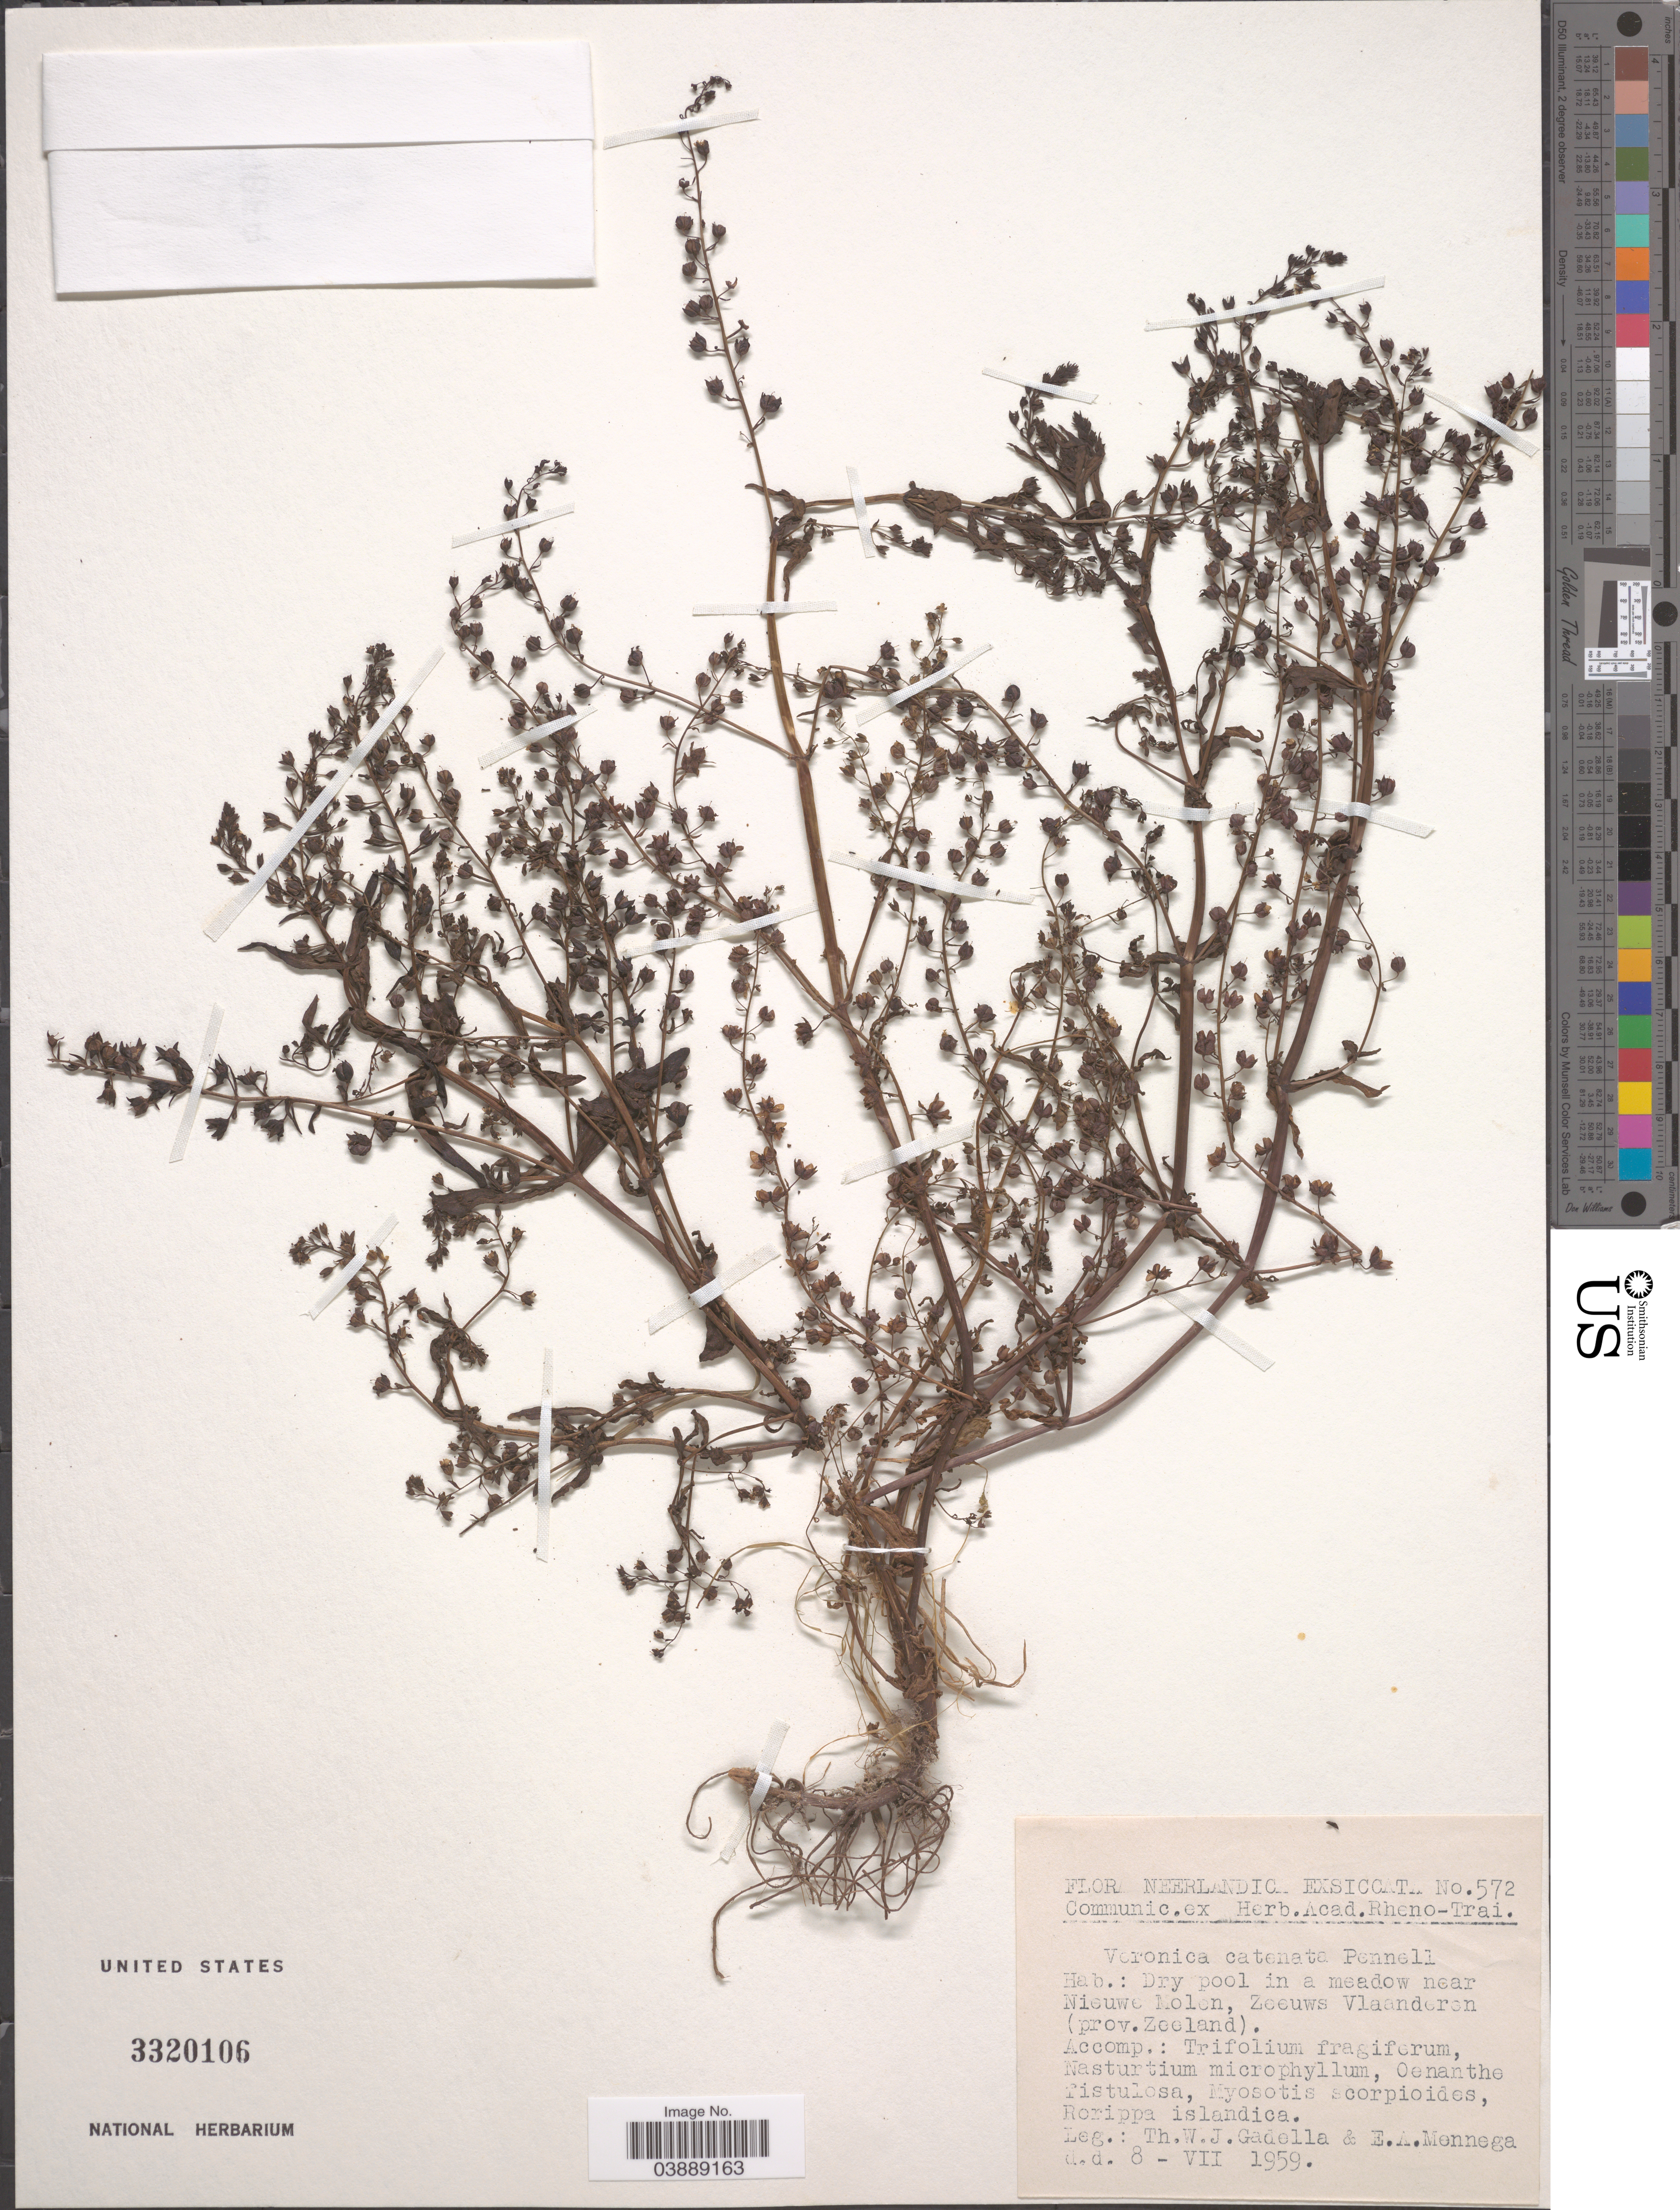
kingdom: Plantae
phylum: Tracheophyta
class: Magnoliopsida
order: Lamiales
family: Plantaginaceae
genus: Veronica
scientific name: Veronica catenata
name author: Pennell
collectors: T. Gadella & E. A. Mennega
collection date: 1959-08-08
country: Netherlands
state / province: Zeeland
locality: Neerlandica. Dry pool in a meadow near Nieuwe Molen, Zeeuws Vlaanderen (prov. Zeeland).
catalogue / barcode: US 3320106